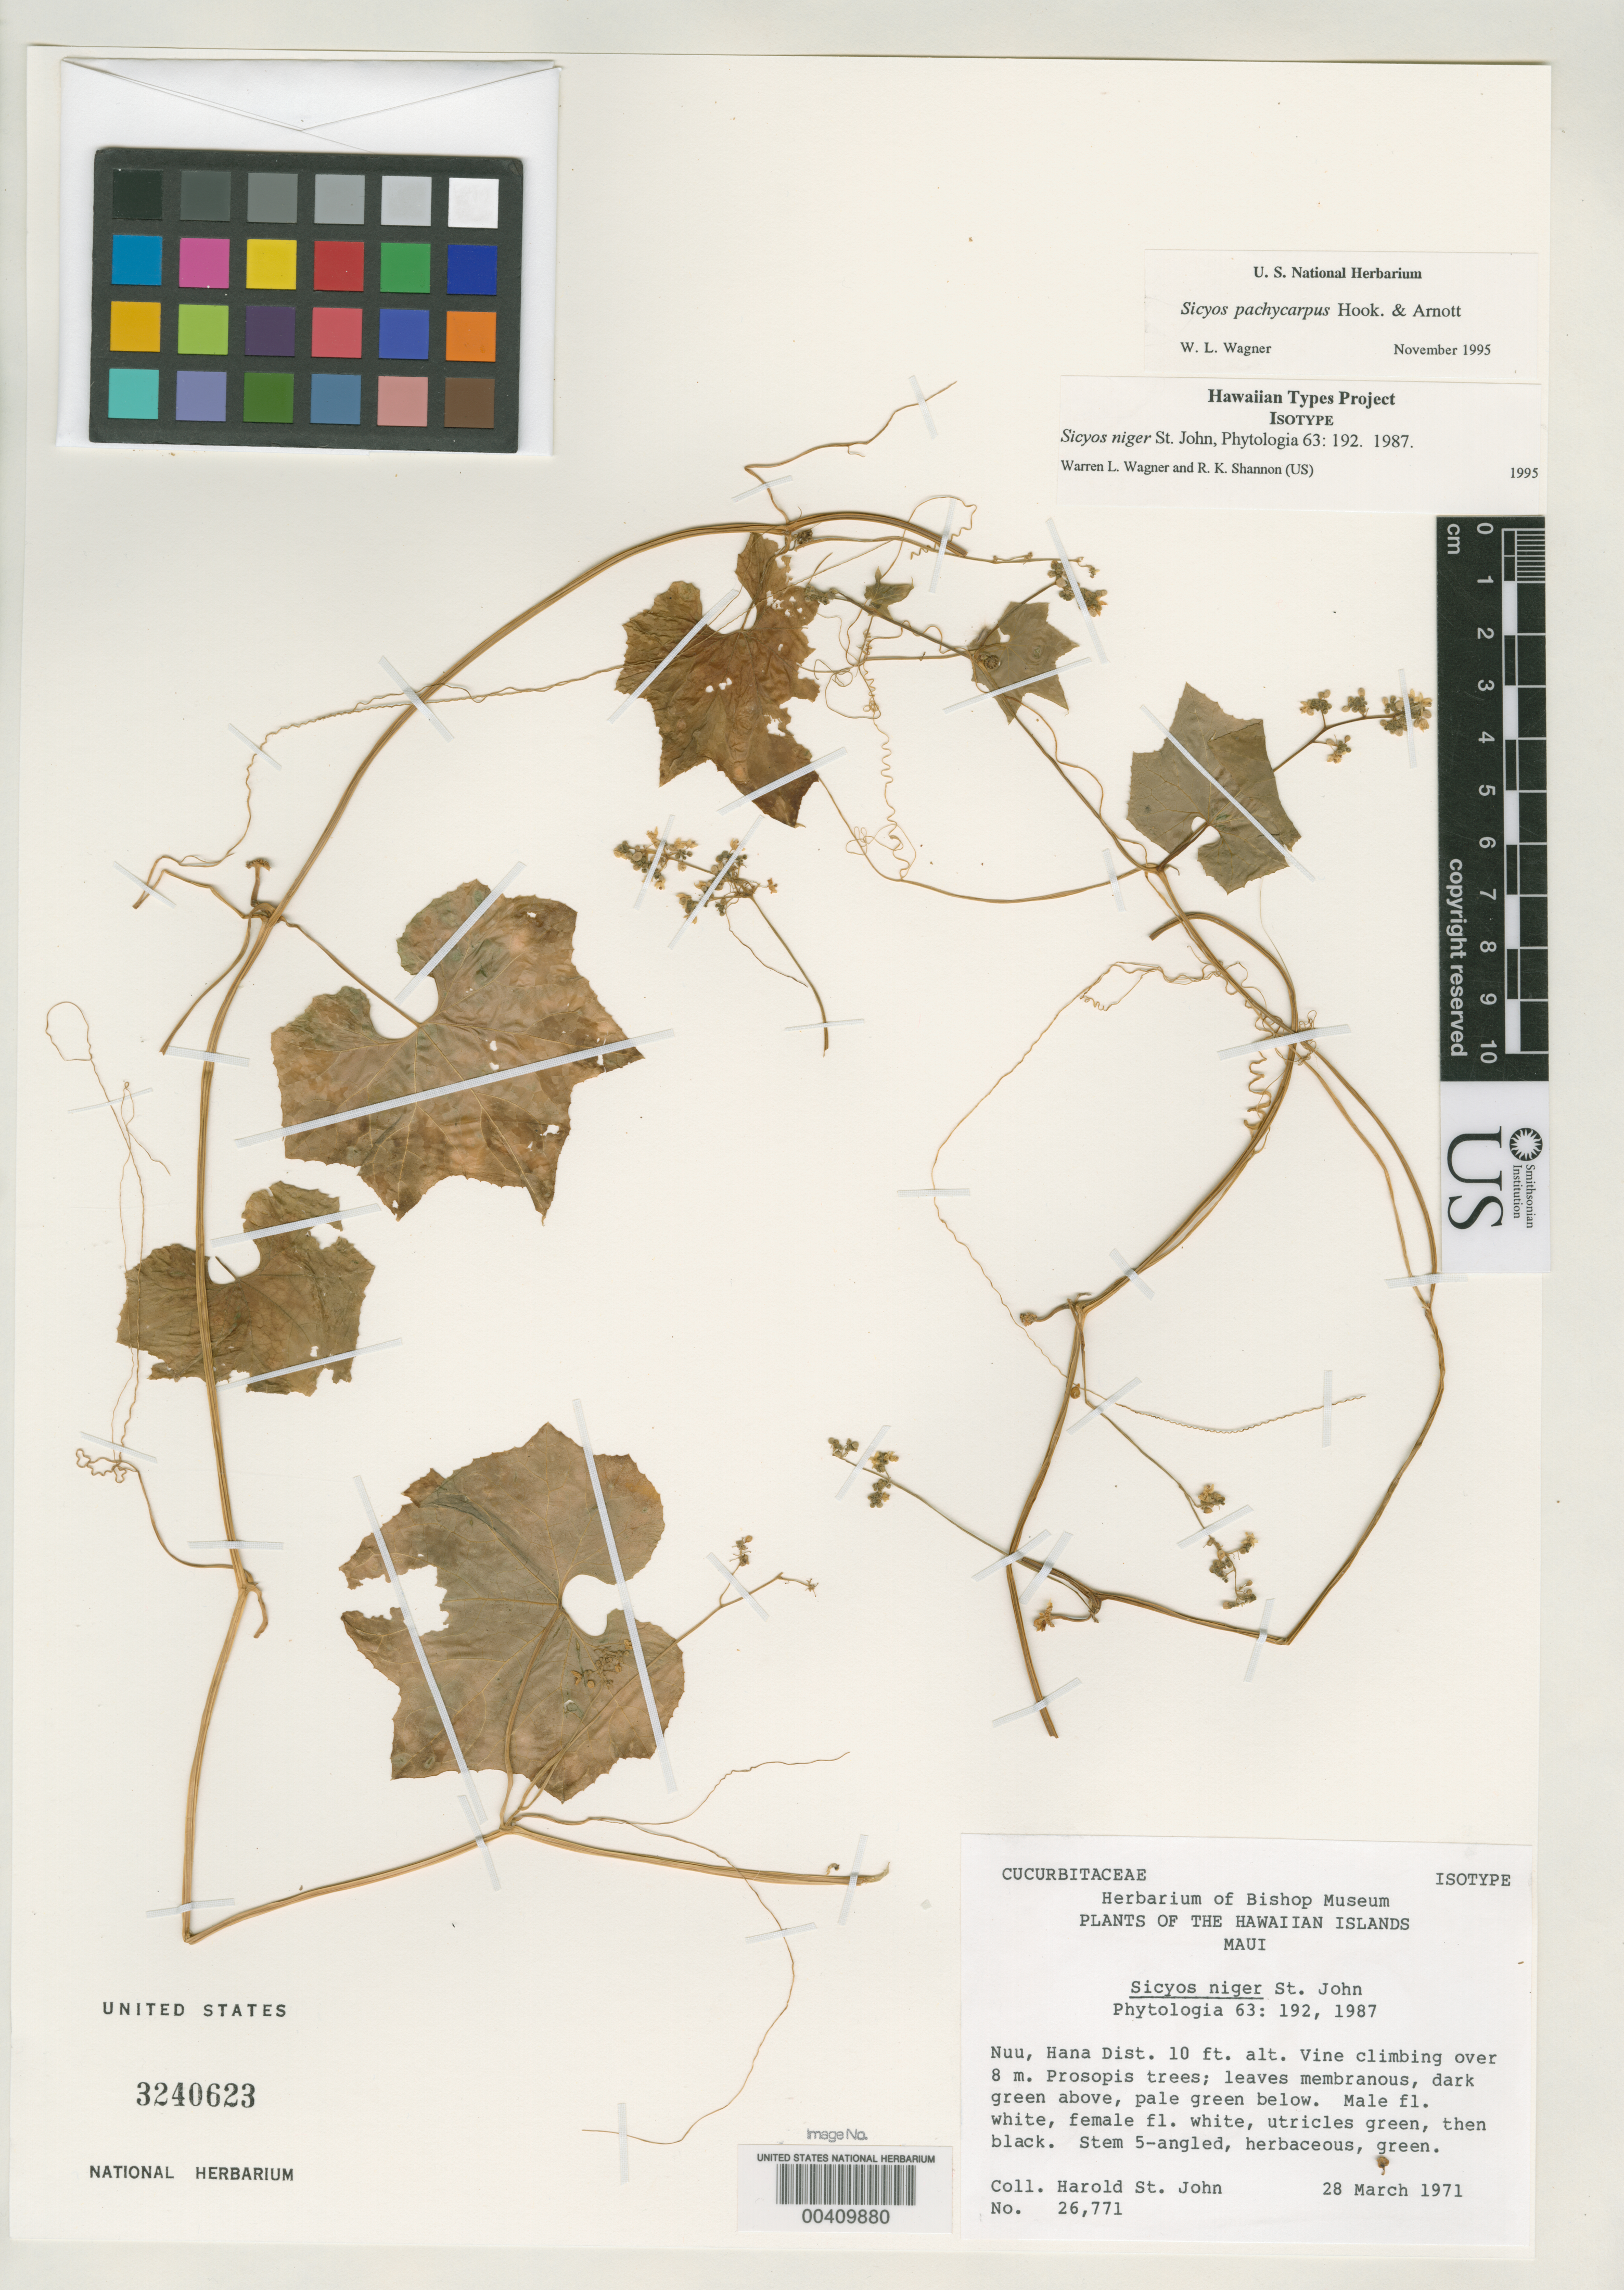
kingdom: Plantae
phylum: Tracheophyta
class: Magnoliopsida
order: Cucurbitales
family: Cucurbitaceae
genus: Sicyos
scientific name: Sicyos niger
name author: H. St. John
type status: Isotype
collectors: H. St. John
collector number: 26771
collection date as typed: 28 Mar 1971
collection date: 1971-03-28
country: United States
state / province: Hawaii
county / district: Maui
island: Maui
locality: Nuu, Hana Dist.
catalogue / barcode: US 3240623